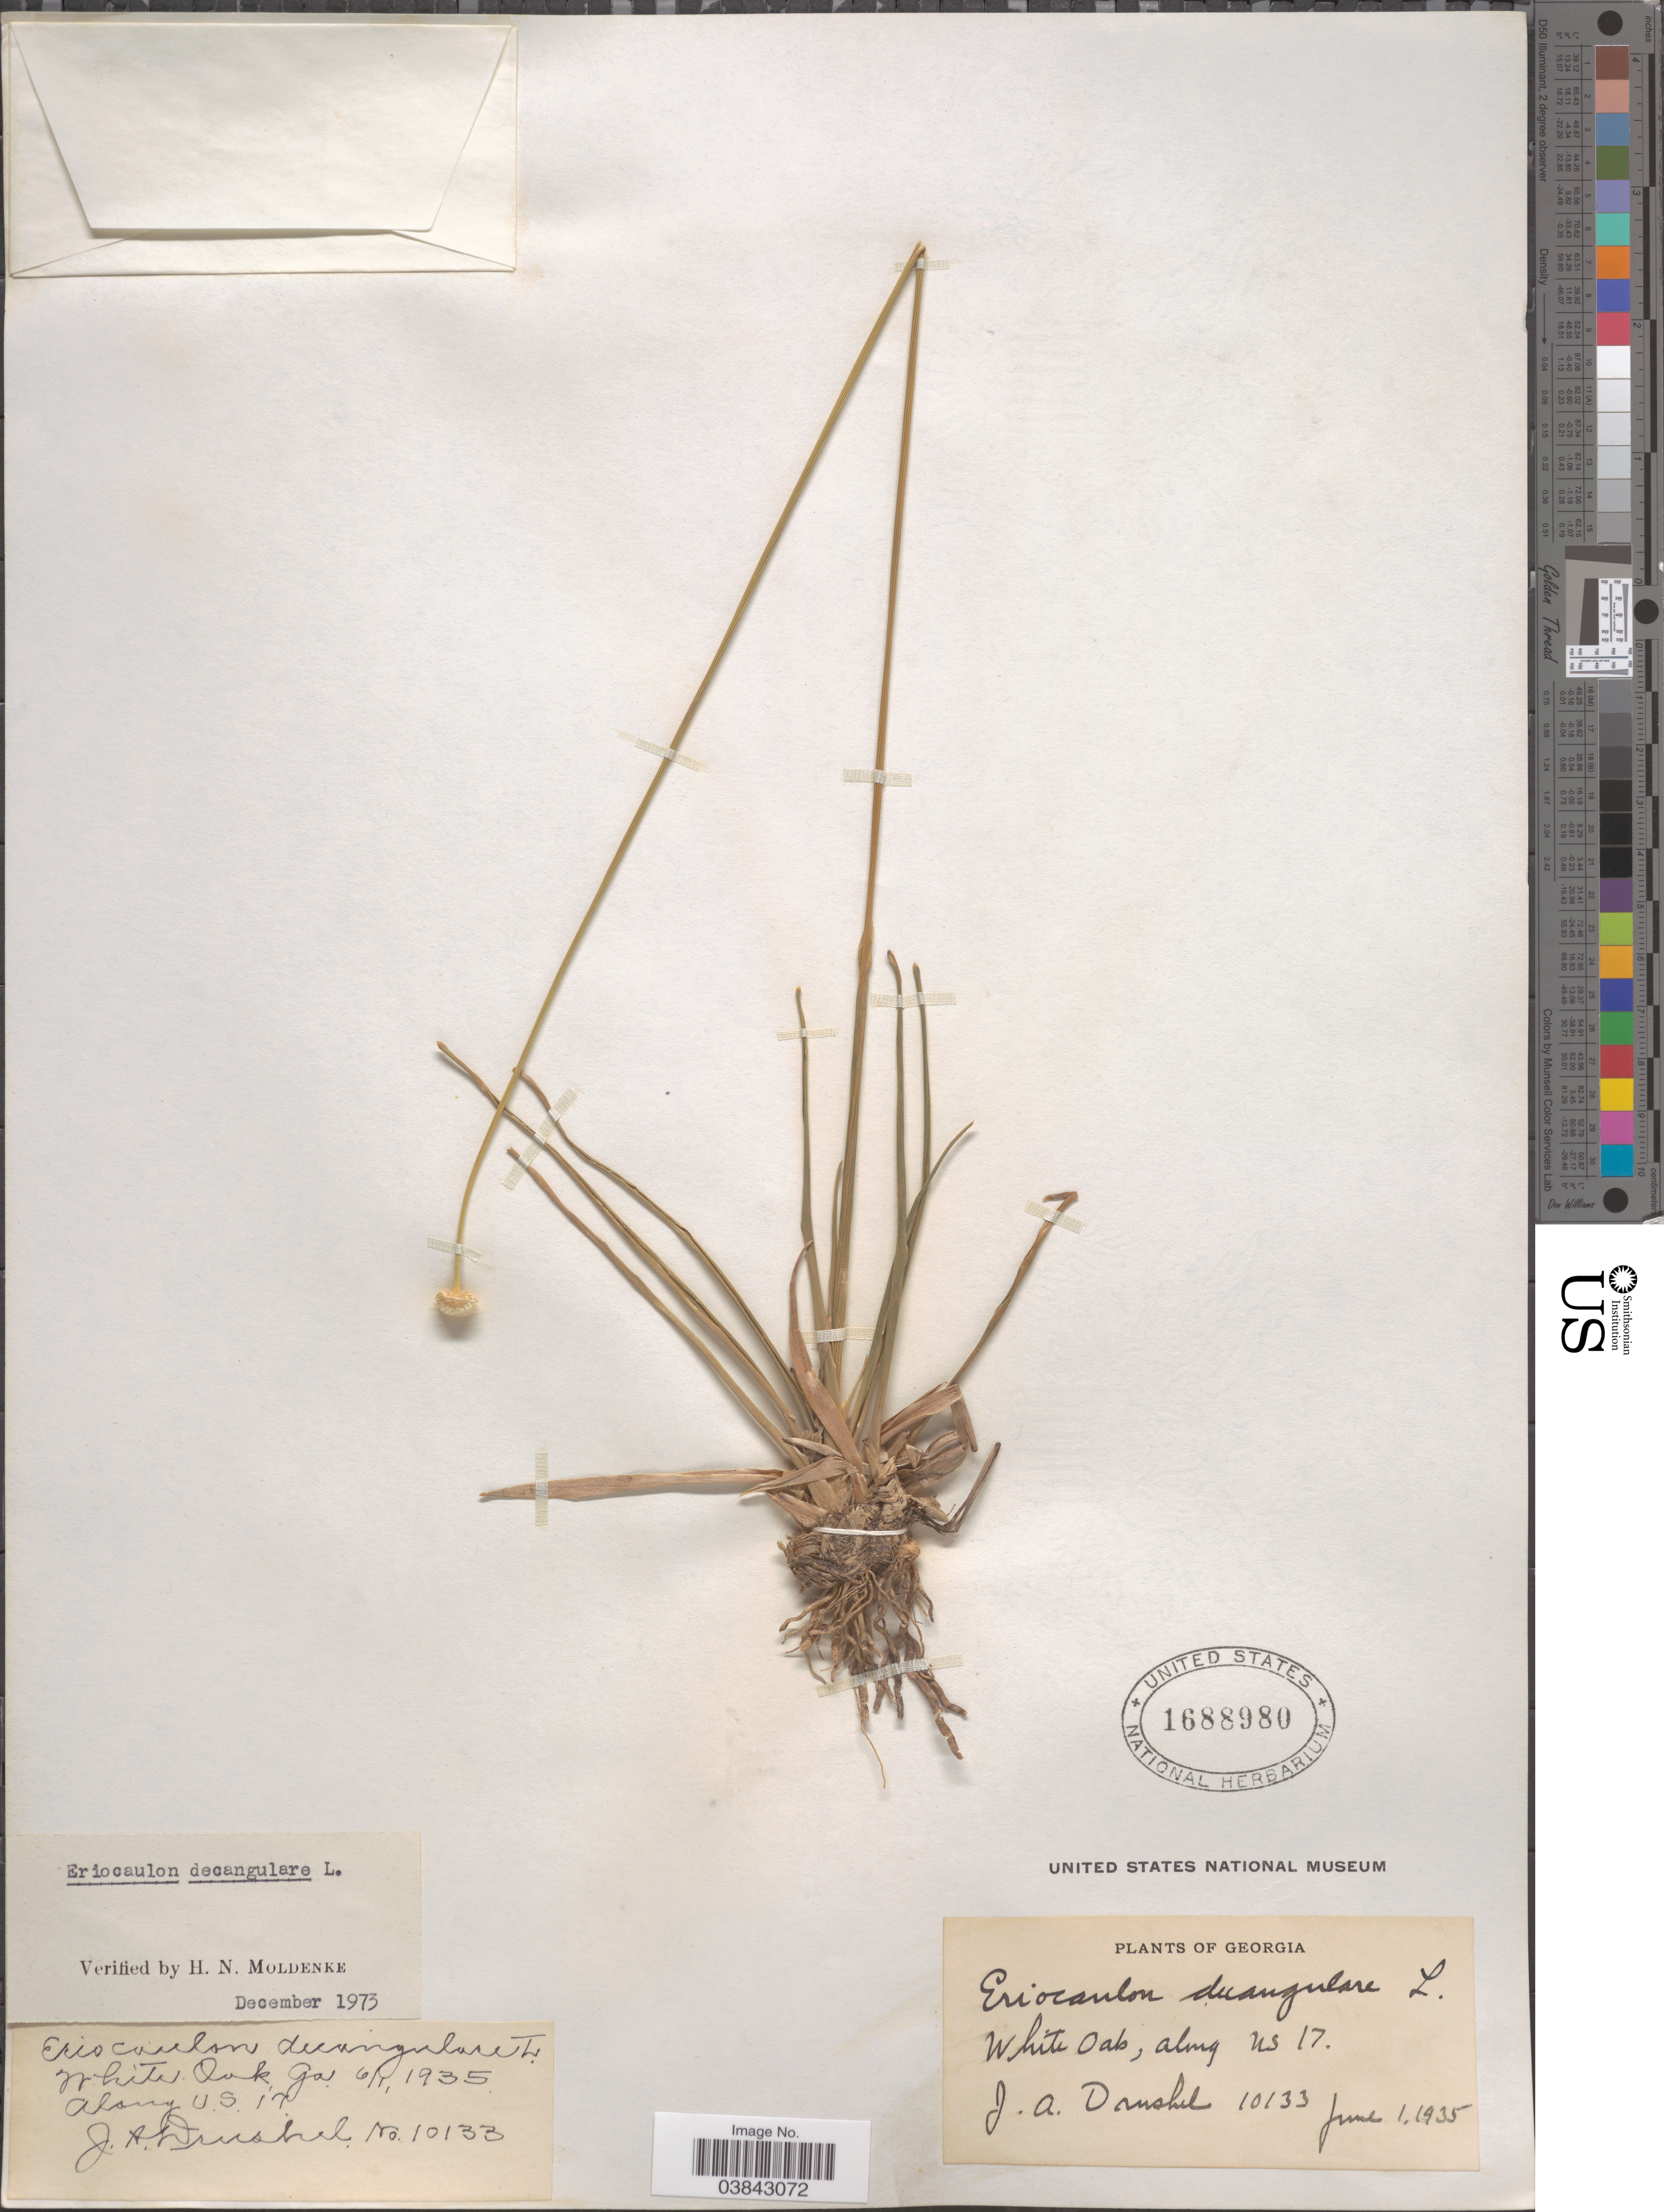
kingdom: Plantae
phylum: Tracheophyta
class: Liliopsida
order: Poales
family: Eriocaulaceae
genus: Eriocaulon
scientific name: Eriocaulon decangulare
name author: L.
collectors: J. A. Drushel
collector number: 10133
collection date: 1935-06-01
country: United States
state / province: Georgia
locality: White Oak. Along U.S. 17.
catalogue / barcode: US 1688980